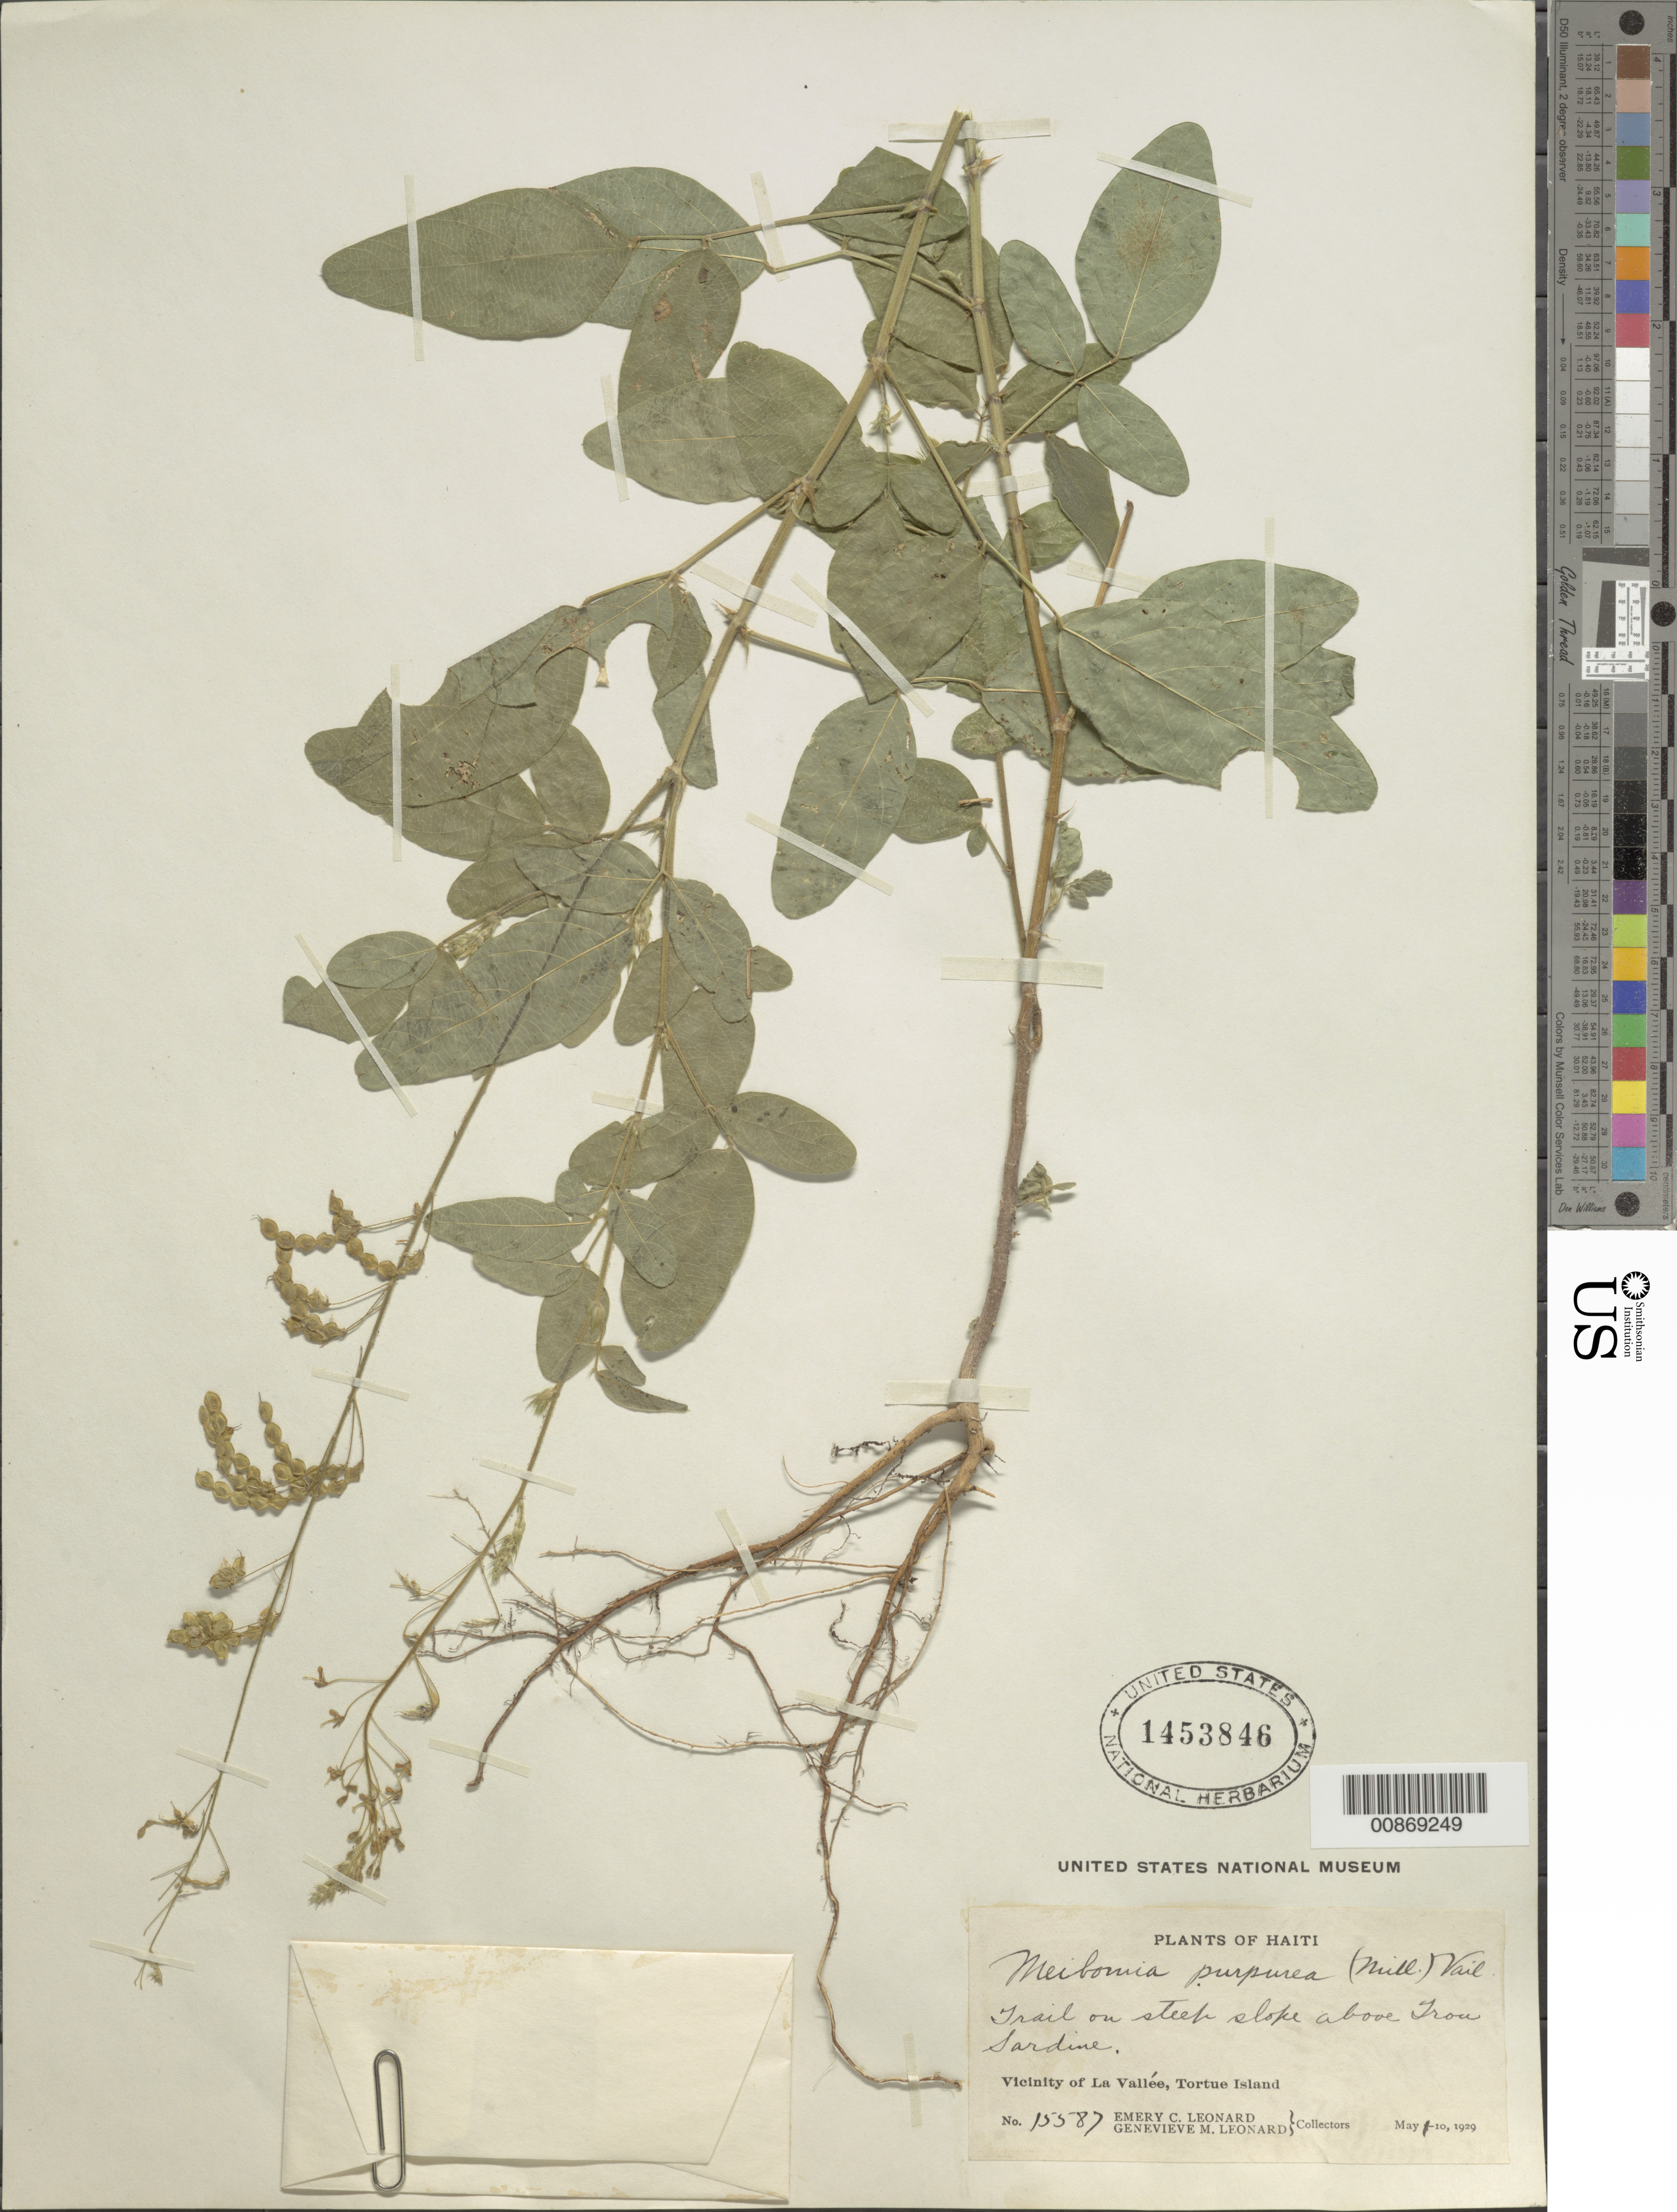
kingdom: Plantae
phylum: Tracheophyta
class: Magnoliopsida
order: Fabales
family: Fabaceae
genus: Desmodium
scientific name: Desmodium tortuosum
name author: (Sw.) DC.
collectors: E. C. Leonard & G. M. Leonard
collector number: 15587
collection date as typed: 01 May 1929 to 10 May 1929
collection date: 1929-05-01/1929-05-10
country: Haiti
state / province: Nord-Óuest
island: Île de la Tortue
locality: Vicinity of La Vallée, Tortue Island. Above Trou Sardine.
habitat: Trail on steep slope.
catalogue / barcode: US 1453846